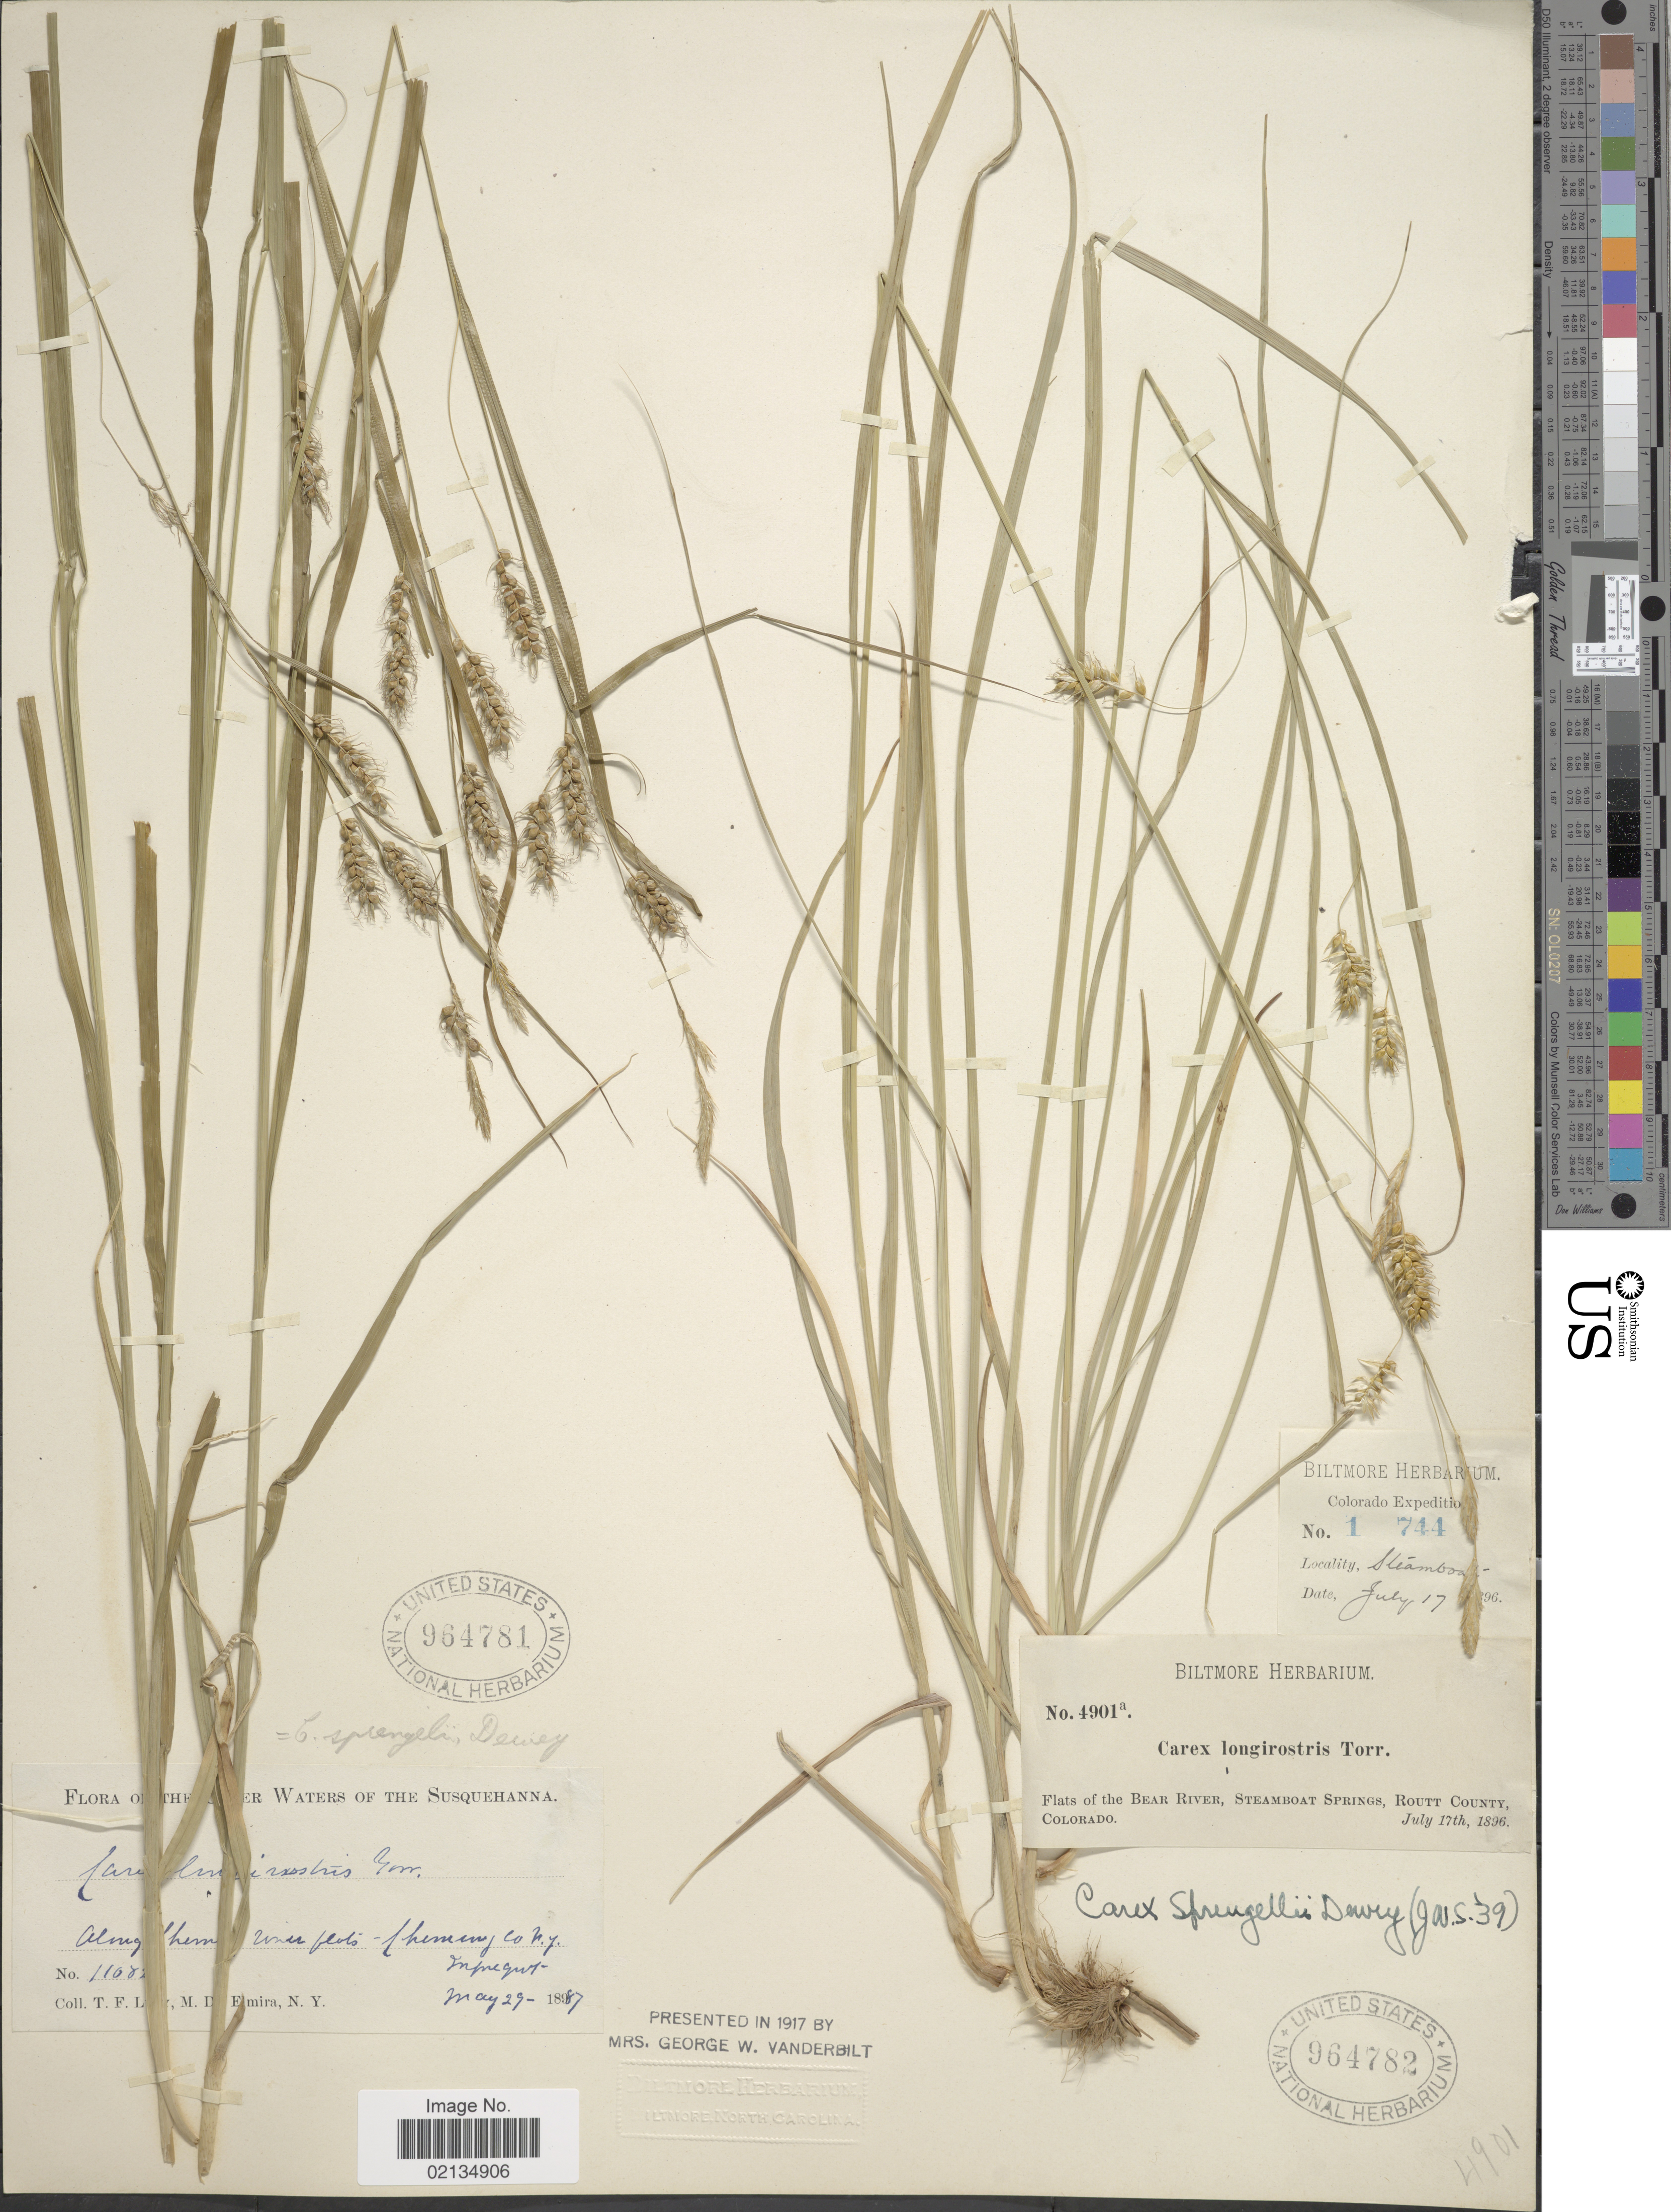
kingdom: Plantae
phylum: Tracheophyta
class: Liliopsida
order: Poales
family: Cyperaceae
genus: Carex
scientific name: Carex sprengelii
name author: Dewey ex Spreng.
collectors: ex herb. Biltmore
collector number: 4901a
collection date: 1896-07-17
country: United States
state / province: Colorado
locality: Flats of the Bear River, Steamboat Springs, Routt County, Colorado.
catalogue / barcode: US 964782-2